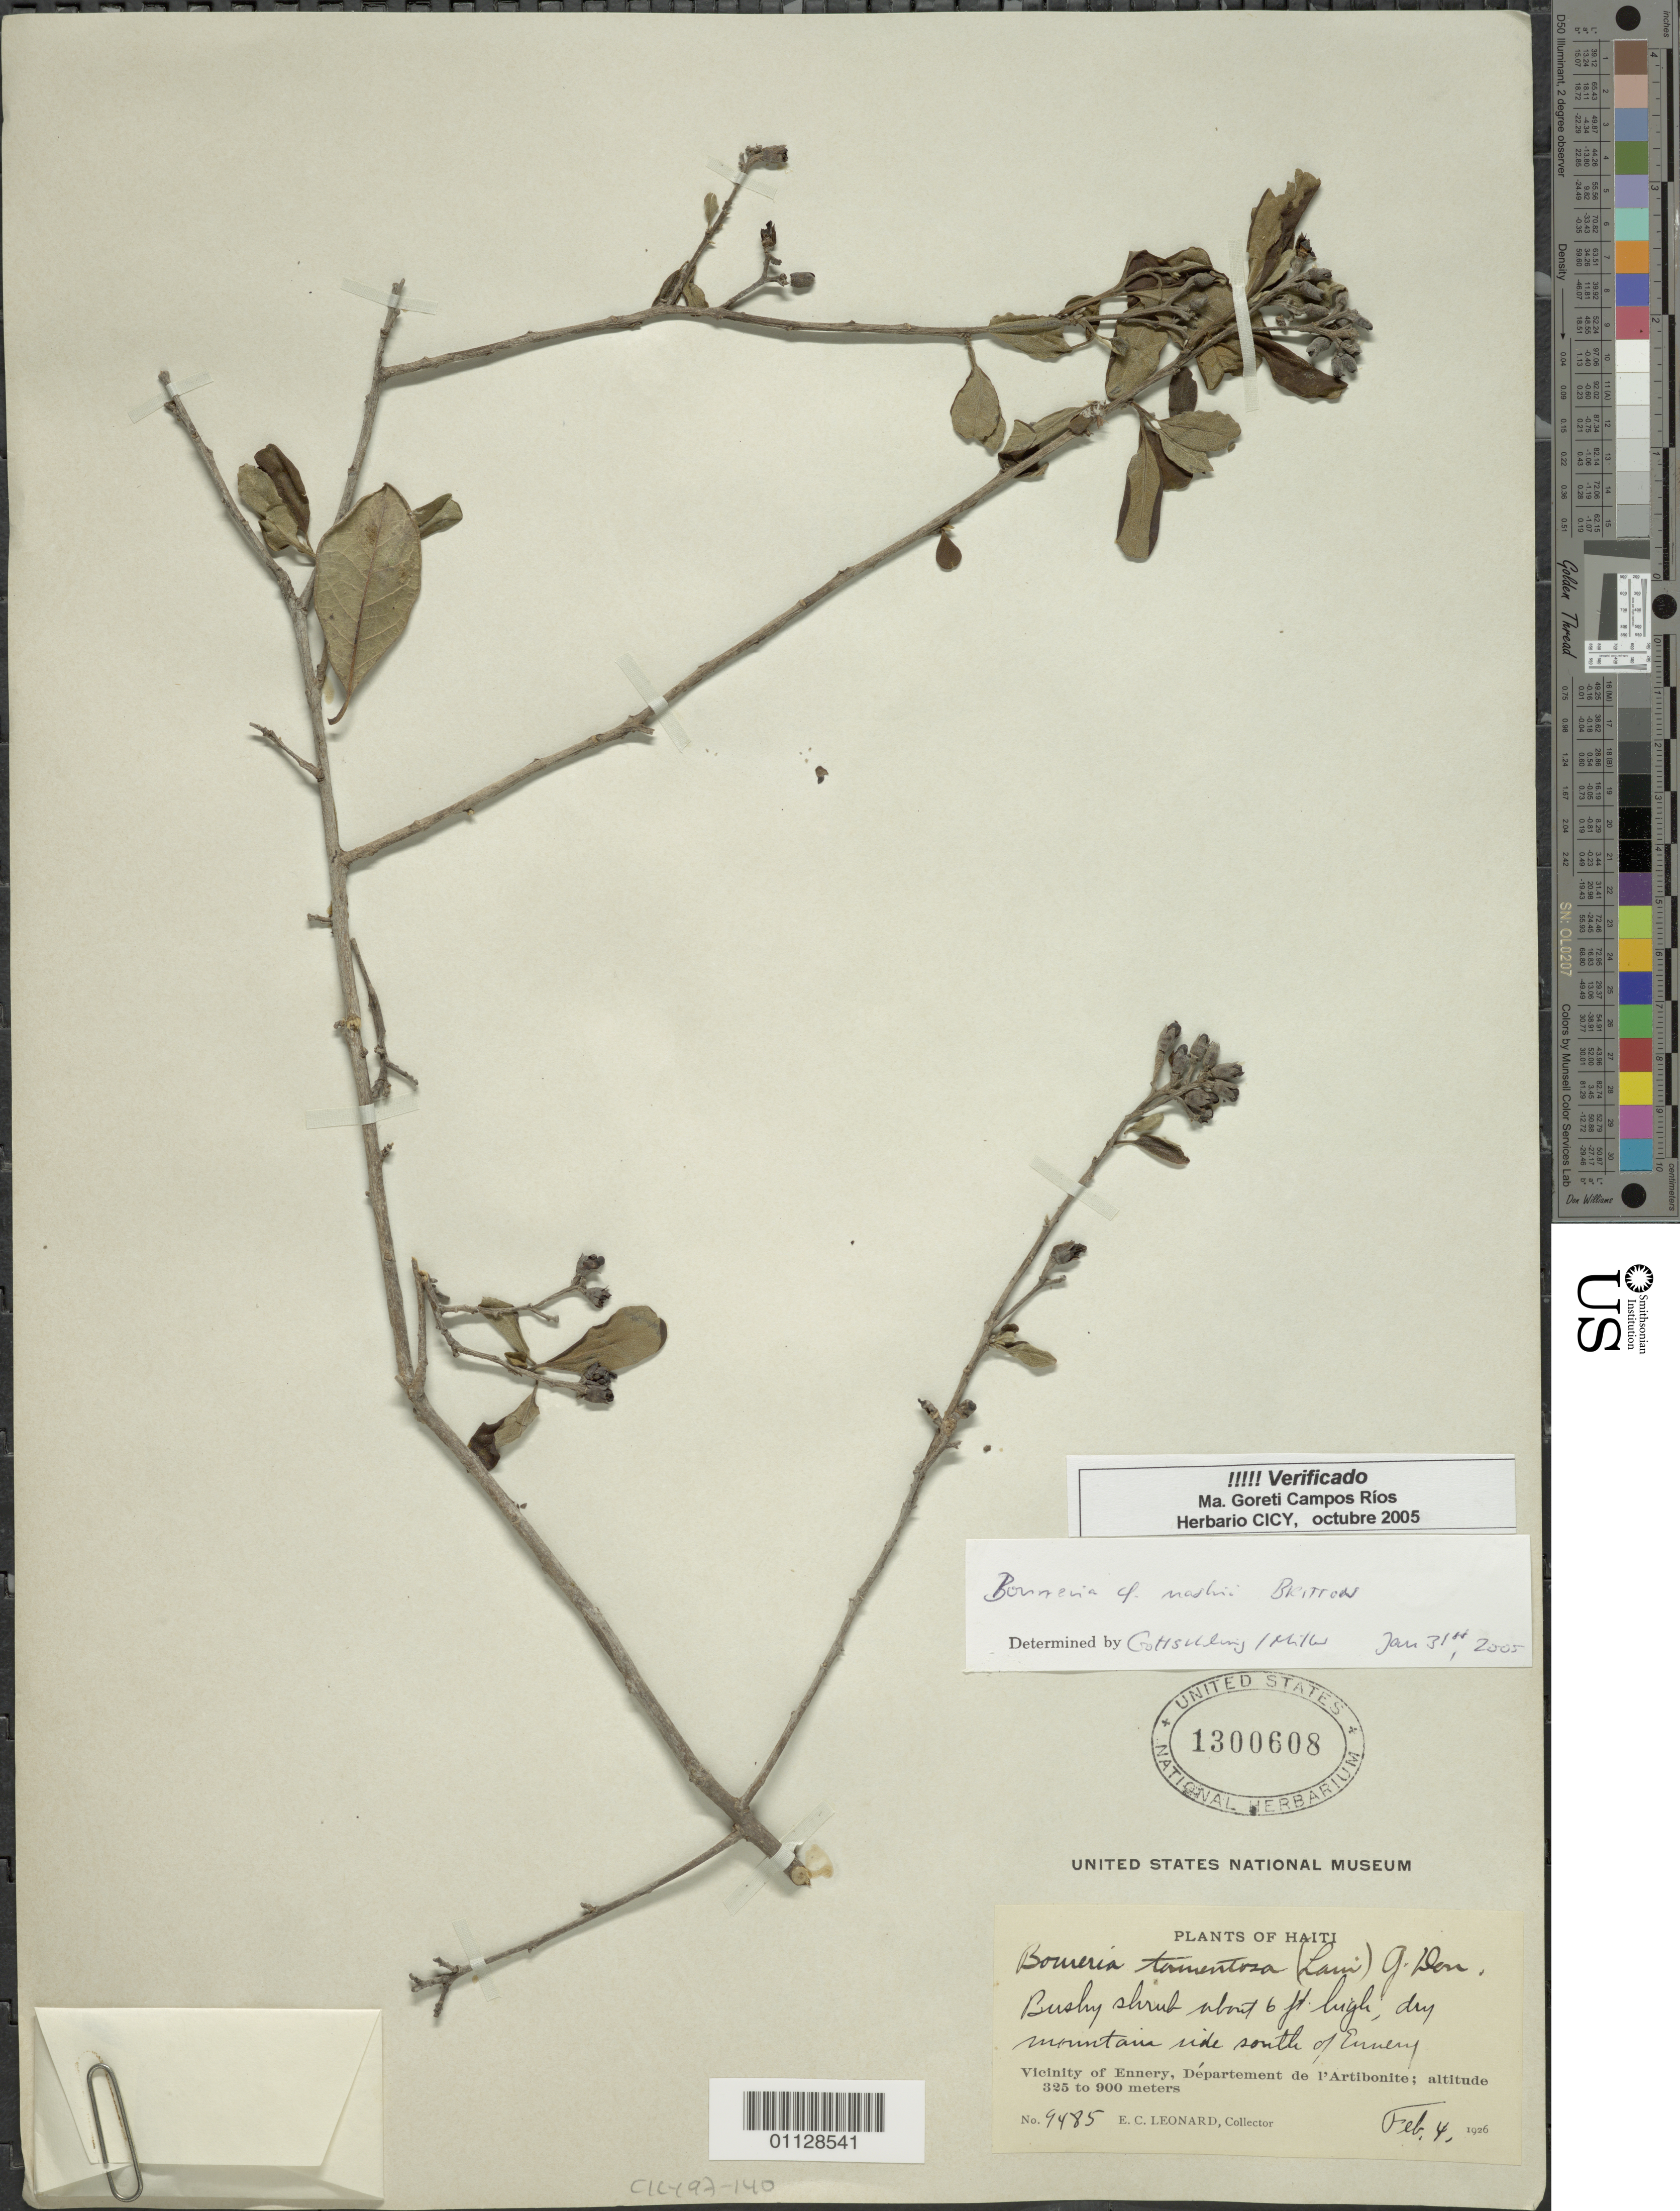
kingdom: Plantae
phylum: Tracheophyta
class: Magnoliopsida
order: Boraginales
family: Ehretiaceae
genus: Bourreria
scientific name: Bourreria nashii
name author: Britton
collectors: E. C. Leonard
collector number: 9485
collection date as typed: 04 Feb 1926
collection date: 1926-02-04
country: Haiti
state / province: Artibonite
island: Hispaniola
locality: Dry mountainside S of Ennery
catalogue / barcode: US 1300608